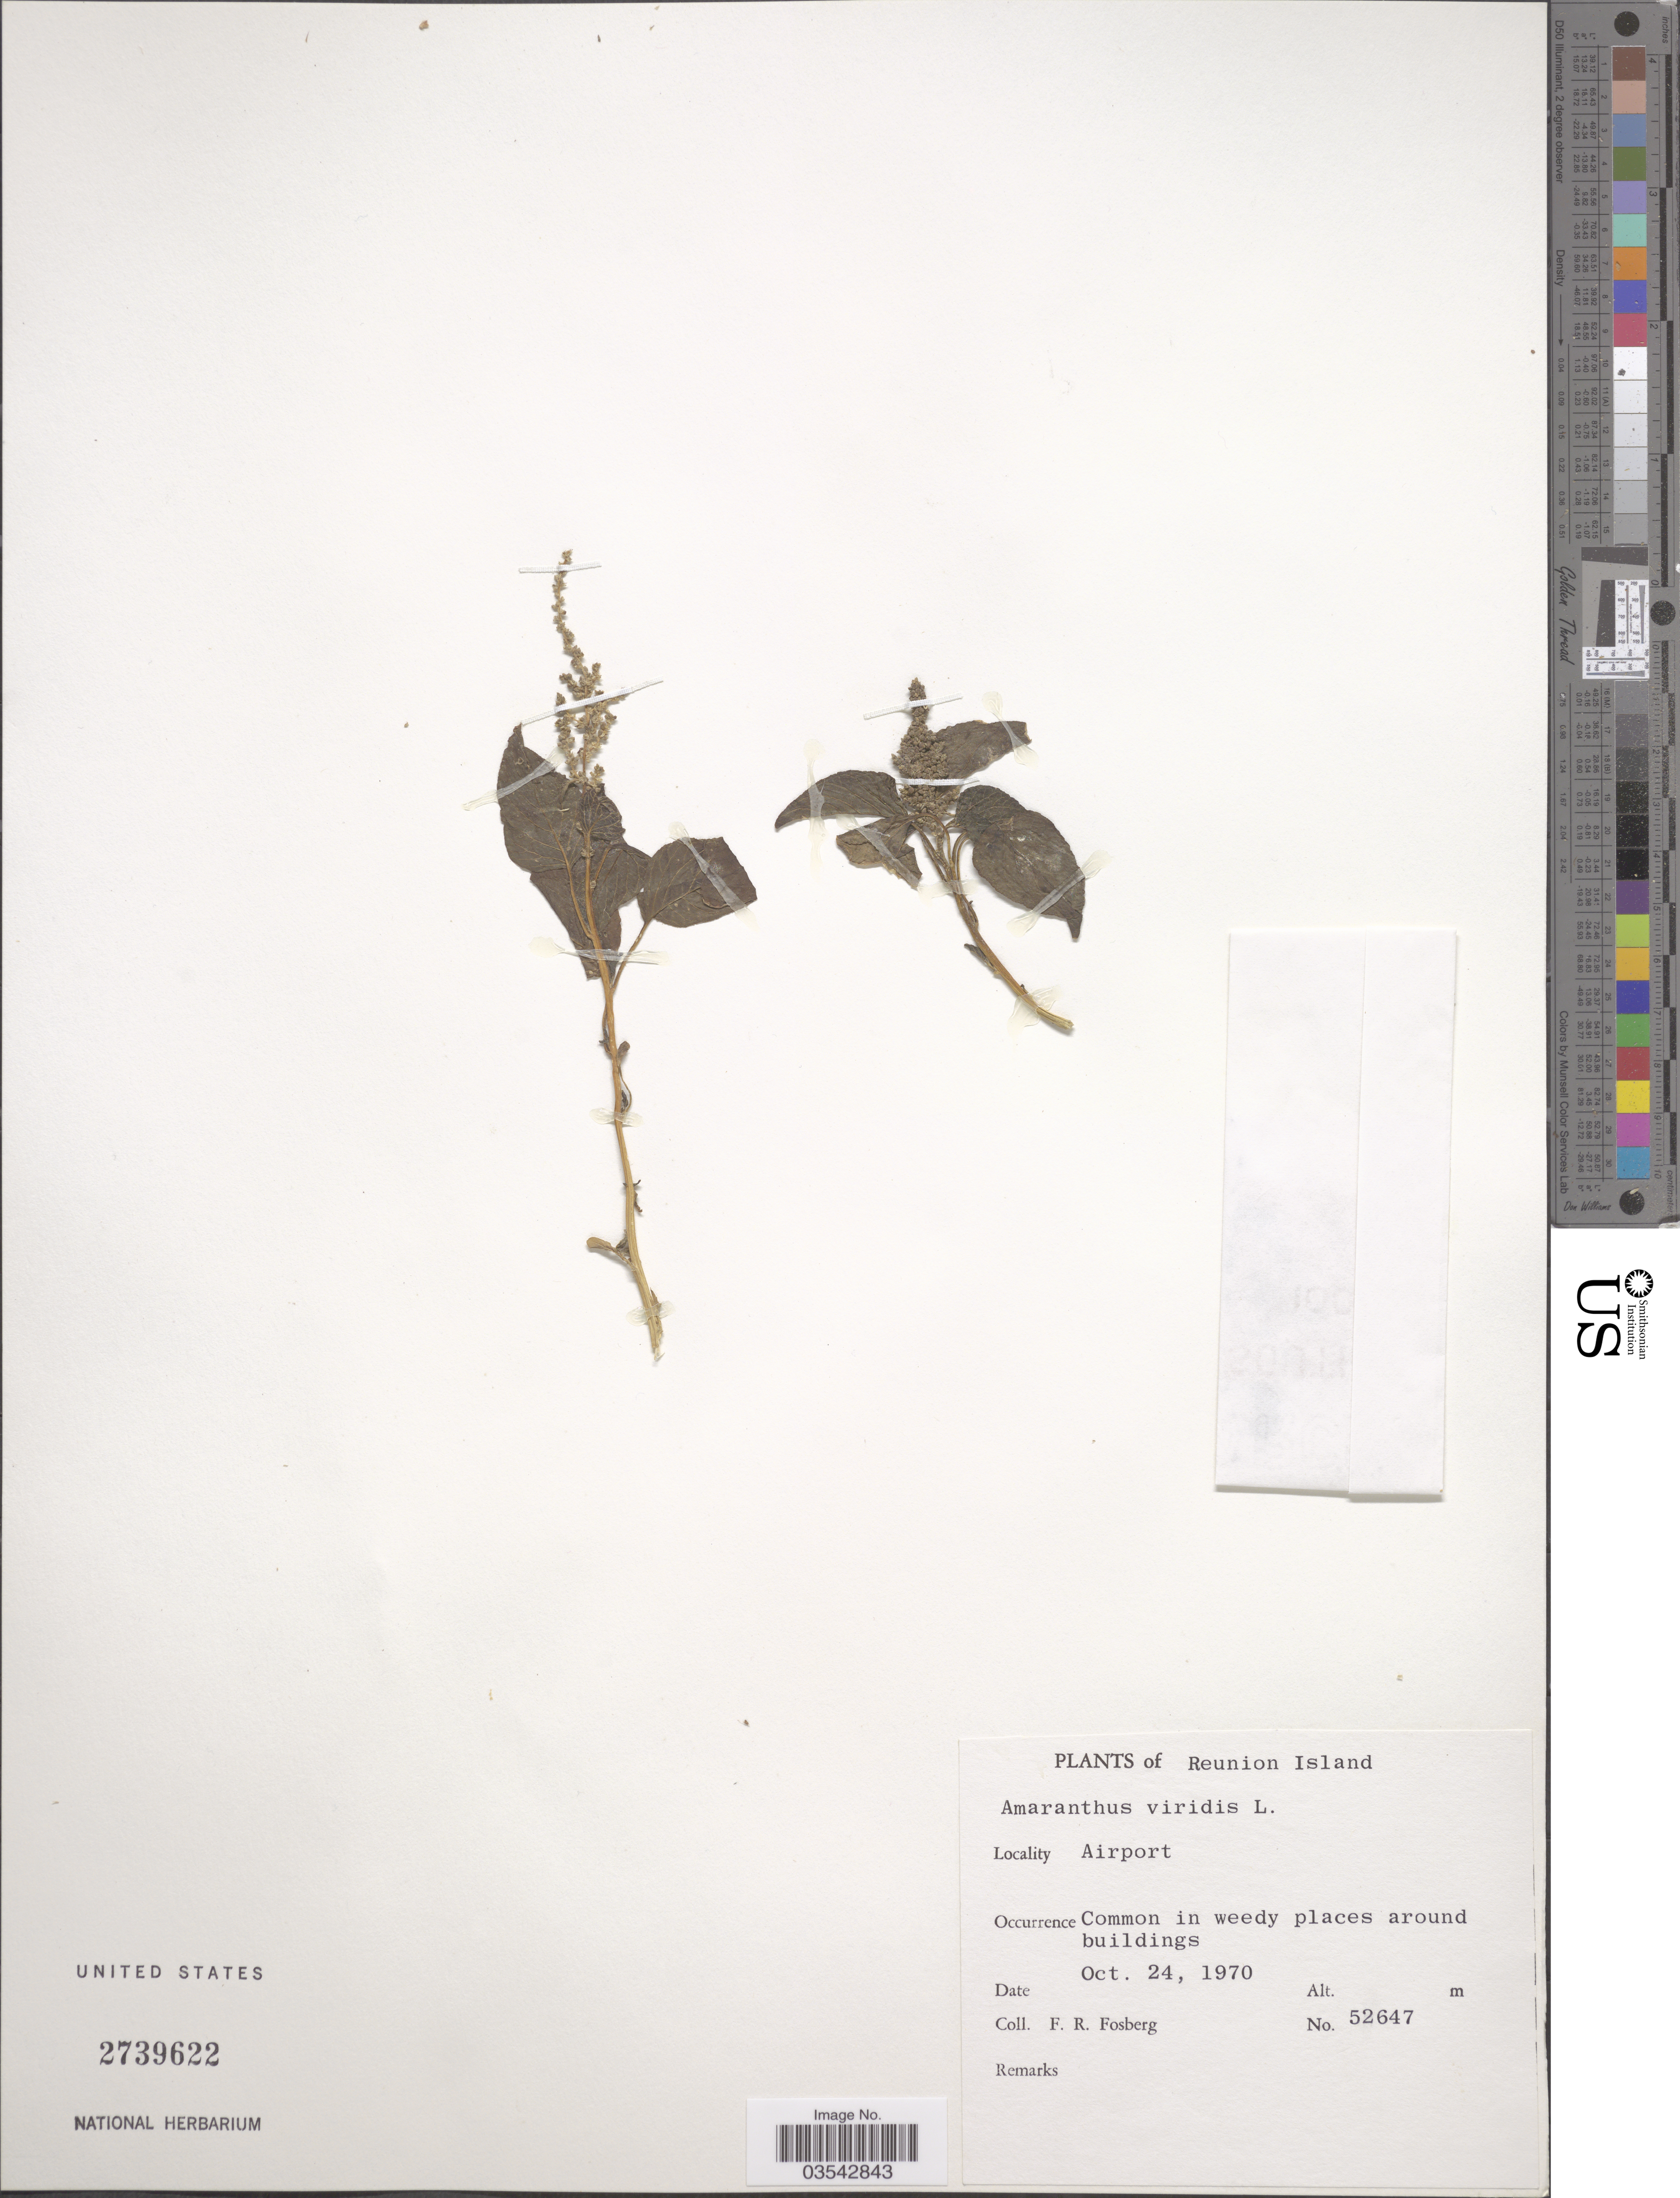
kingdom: Plantae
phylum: Tracheophyta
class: Magnoliopsida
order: Caryophyllales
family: Amaranthaceae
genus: Amaranthus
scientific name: Amaranthus viridis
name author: L.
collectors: F. R. Fosberg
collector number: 52647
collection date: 1970-10-24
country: Reunion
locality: Reunion Island. Airport.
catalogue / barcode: US 2739622